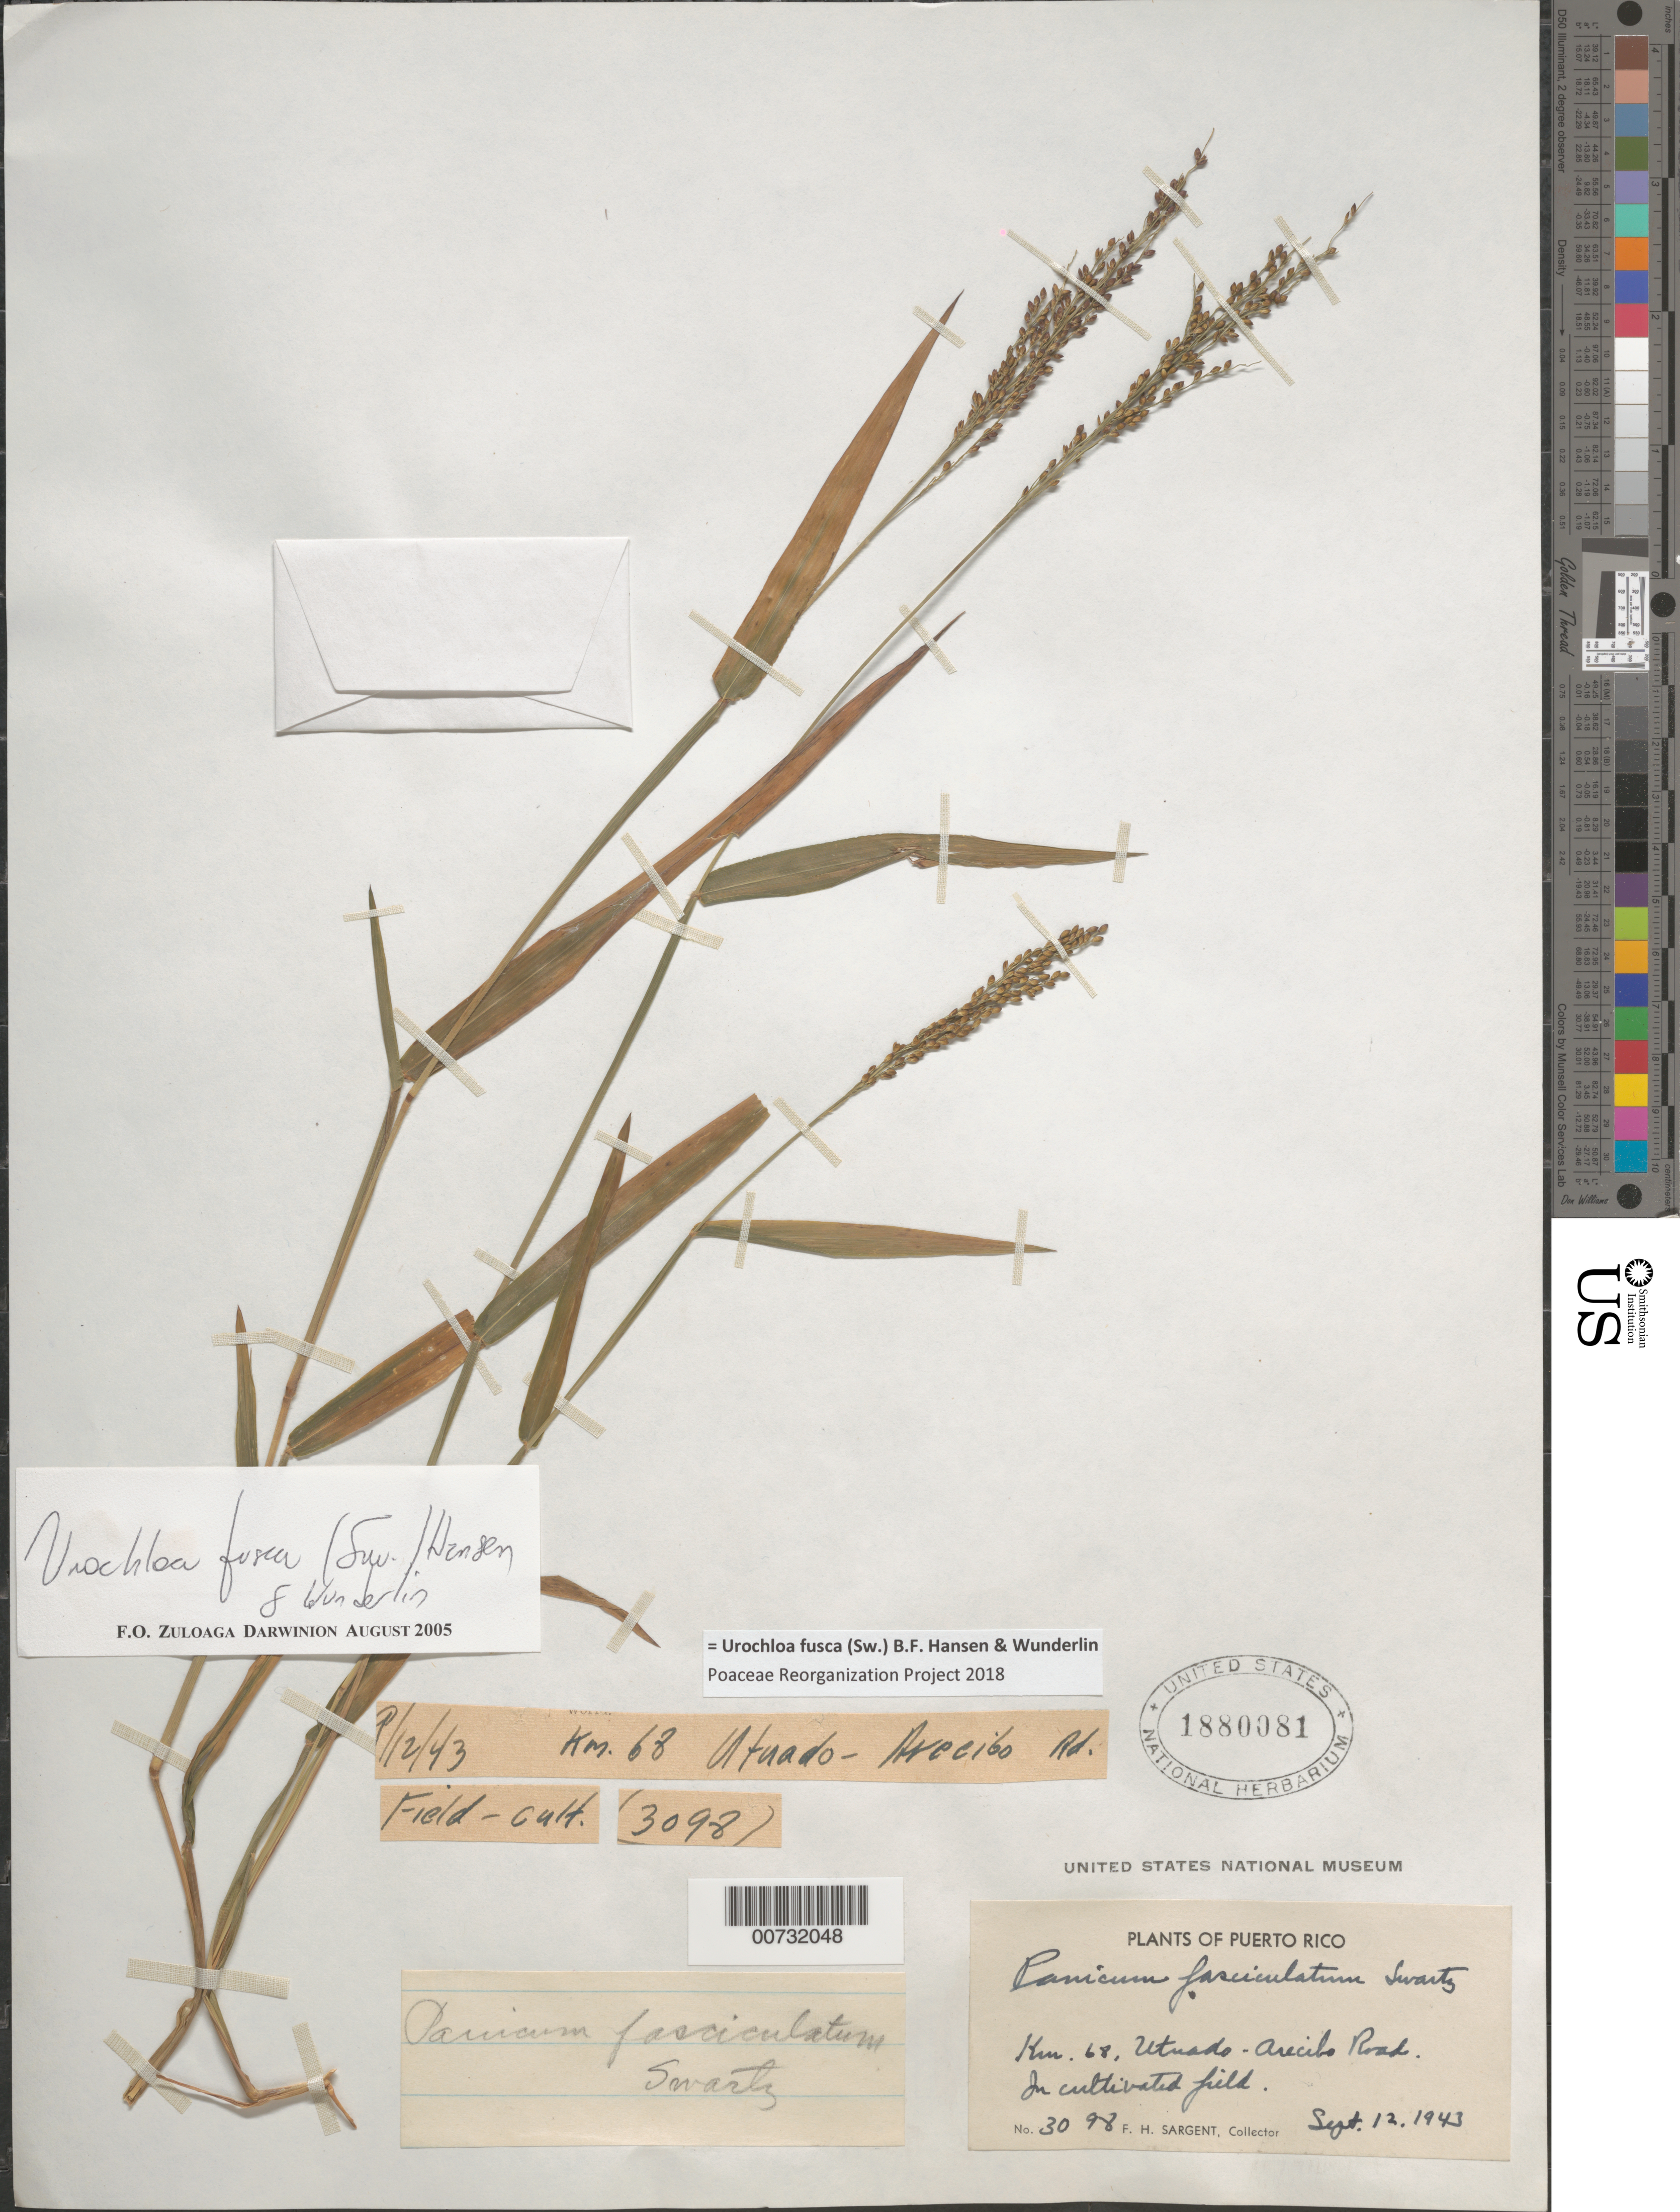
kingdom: Plantae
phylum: Tracheophyta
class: Liliopsida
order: Poales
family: Poaceae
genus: Urochloa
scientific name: Urochloa fusca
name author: (Sw.) B.F. Hansen & Wunderlin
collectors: F. H. Sargent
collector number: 3098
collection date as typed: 12 Sep 1943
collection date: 1943-09-12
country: Puerto Rico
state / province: Utuado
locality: Arecibo Road, km 68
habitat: In cultivated field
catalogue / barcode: US 1880081